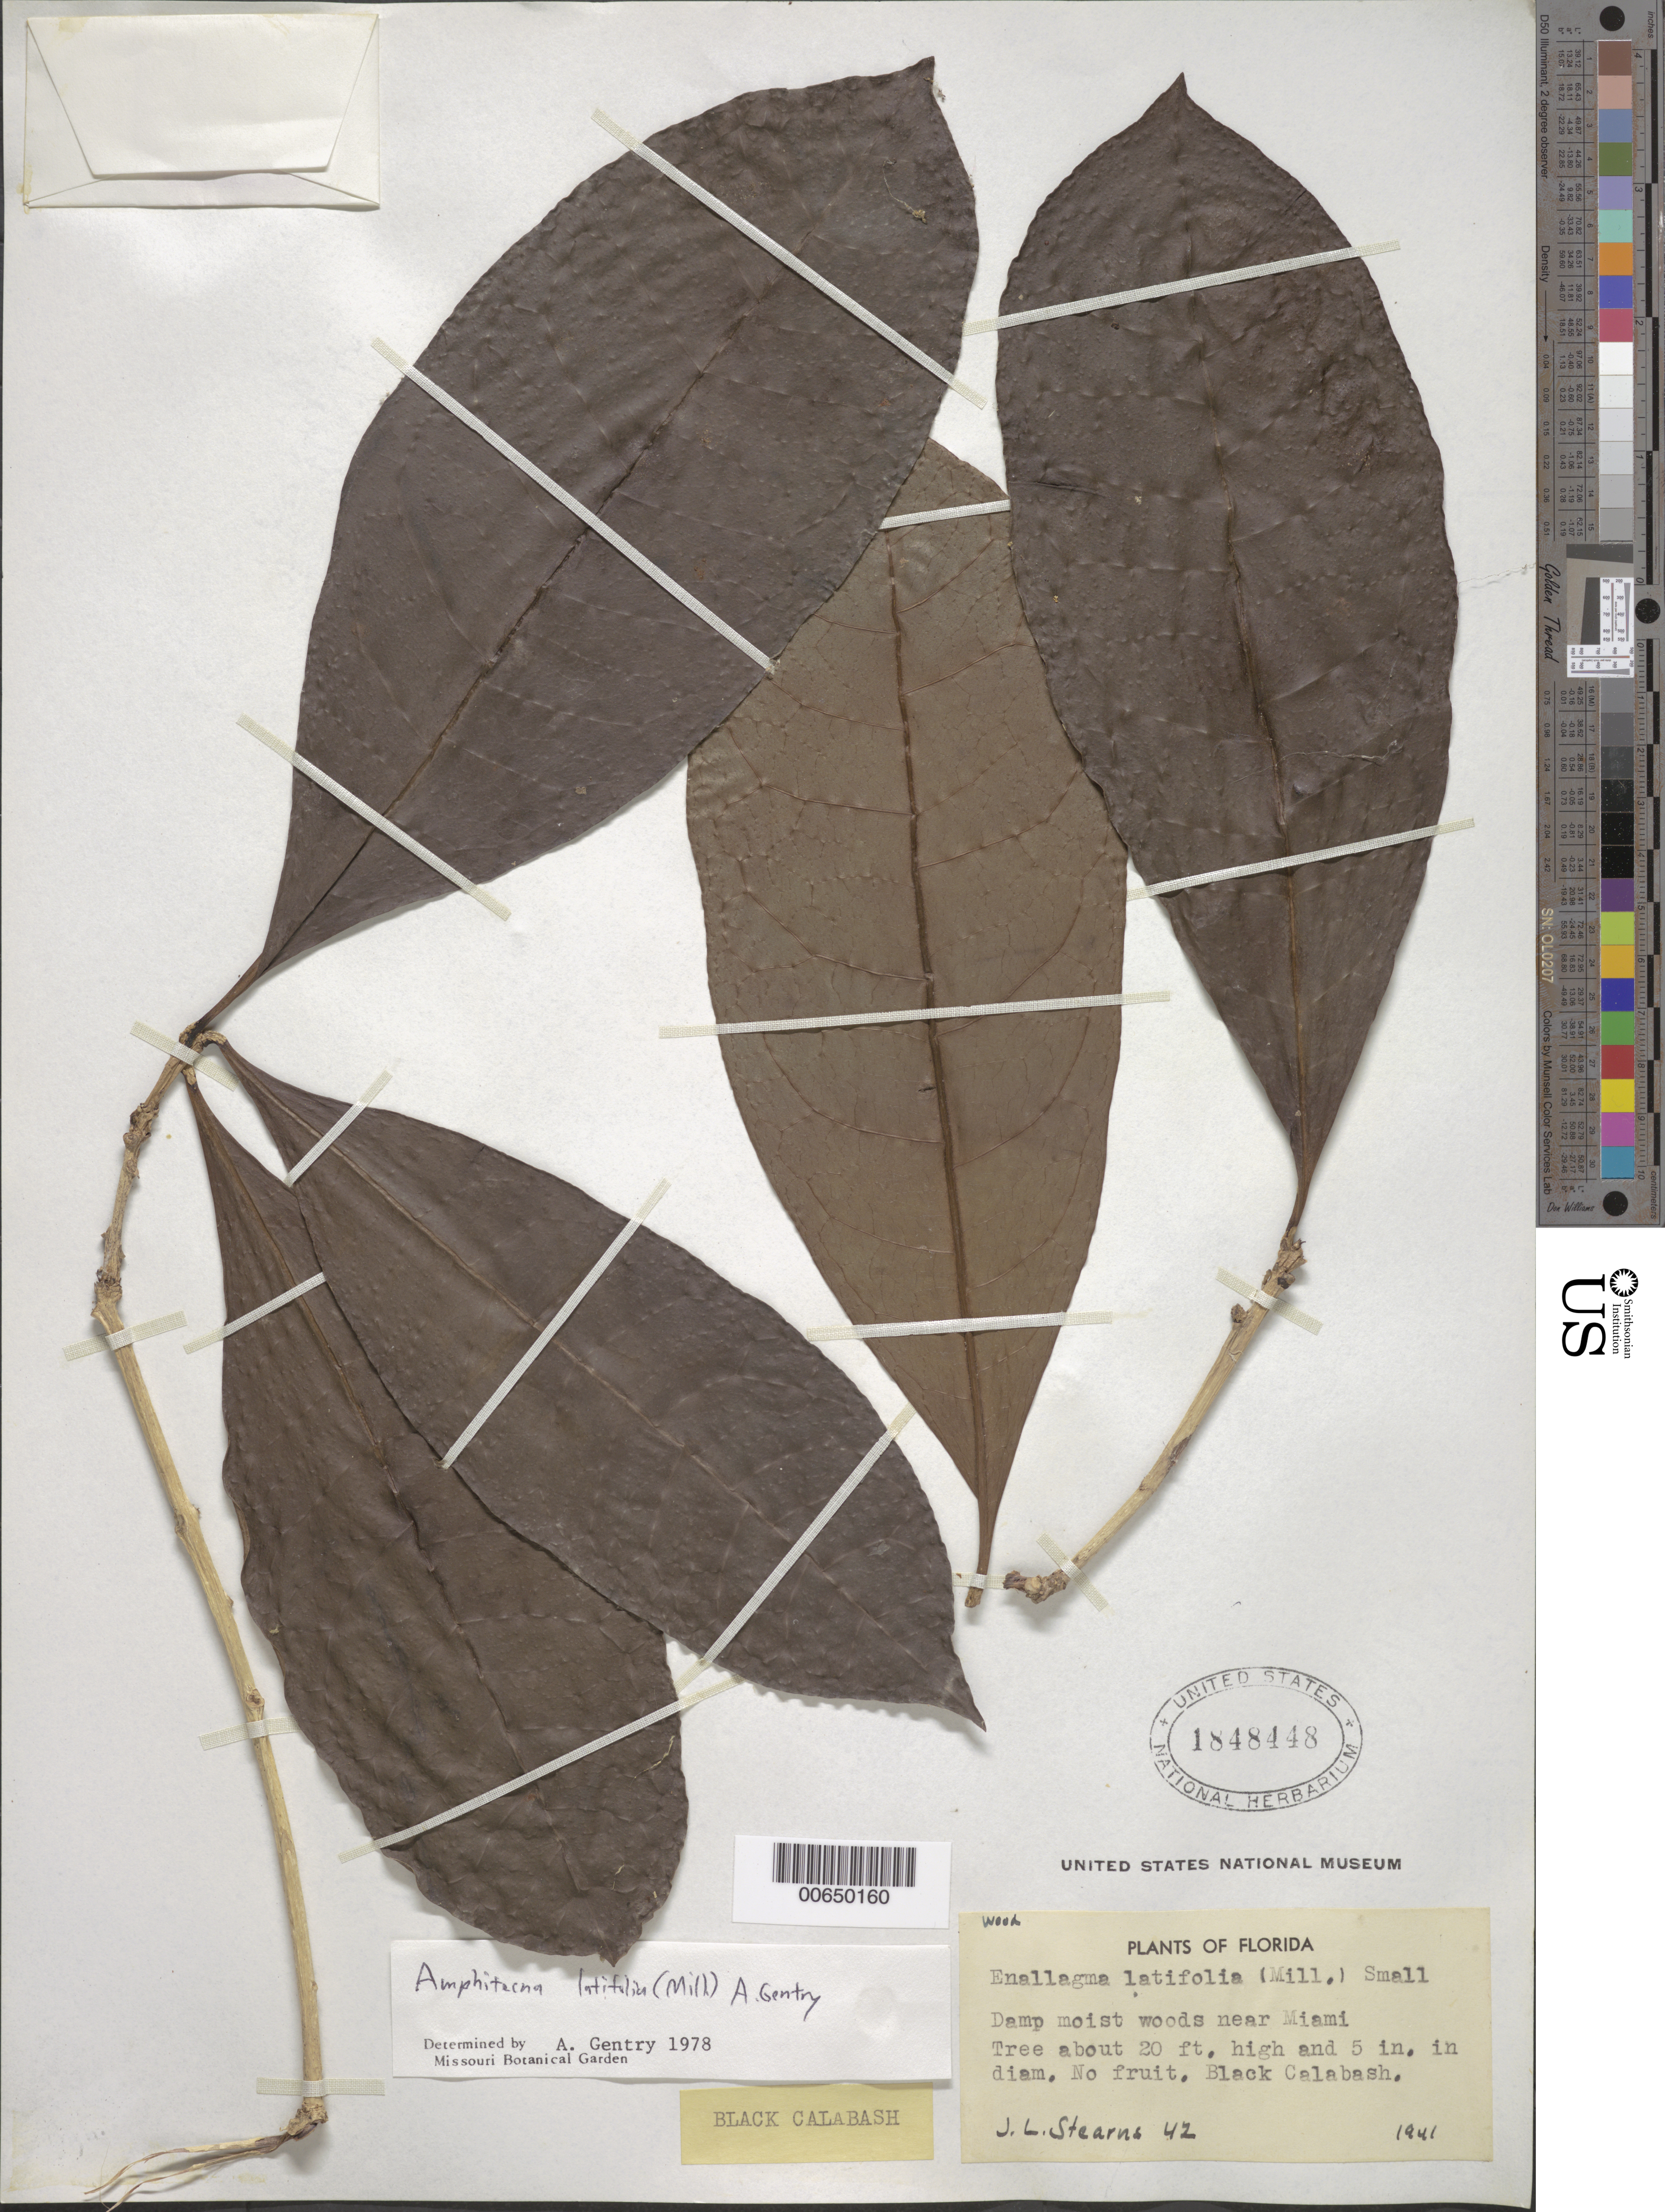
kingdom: Plantae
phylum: Tracheophyta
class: Magnoliopsida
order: Lamiales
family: Bignoniaceae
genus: Amphitecna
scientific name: Amphitecna latifolia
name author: (Mill.) A.H. Gentry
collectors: J. Stearns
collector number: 42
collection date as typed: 1941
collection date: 1941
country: United States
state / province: Florida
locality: Near Miami.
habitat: Damp moist woods.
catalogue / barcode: US 1848448